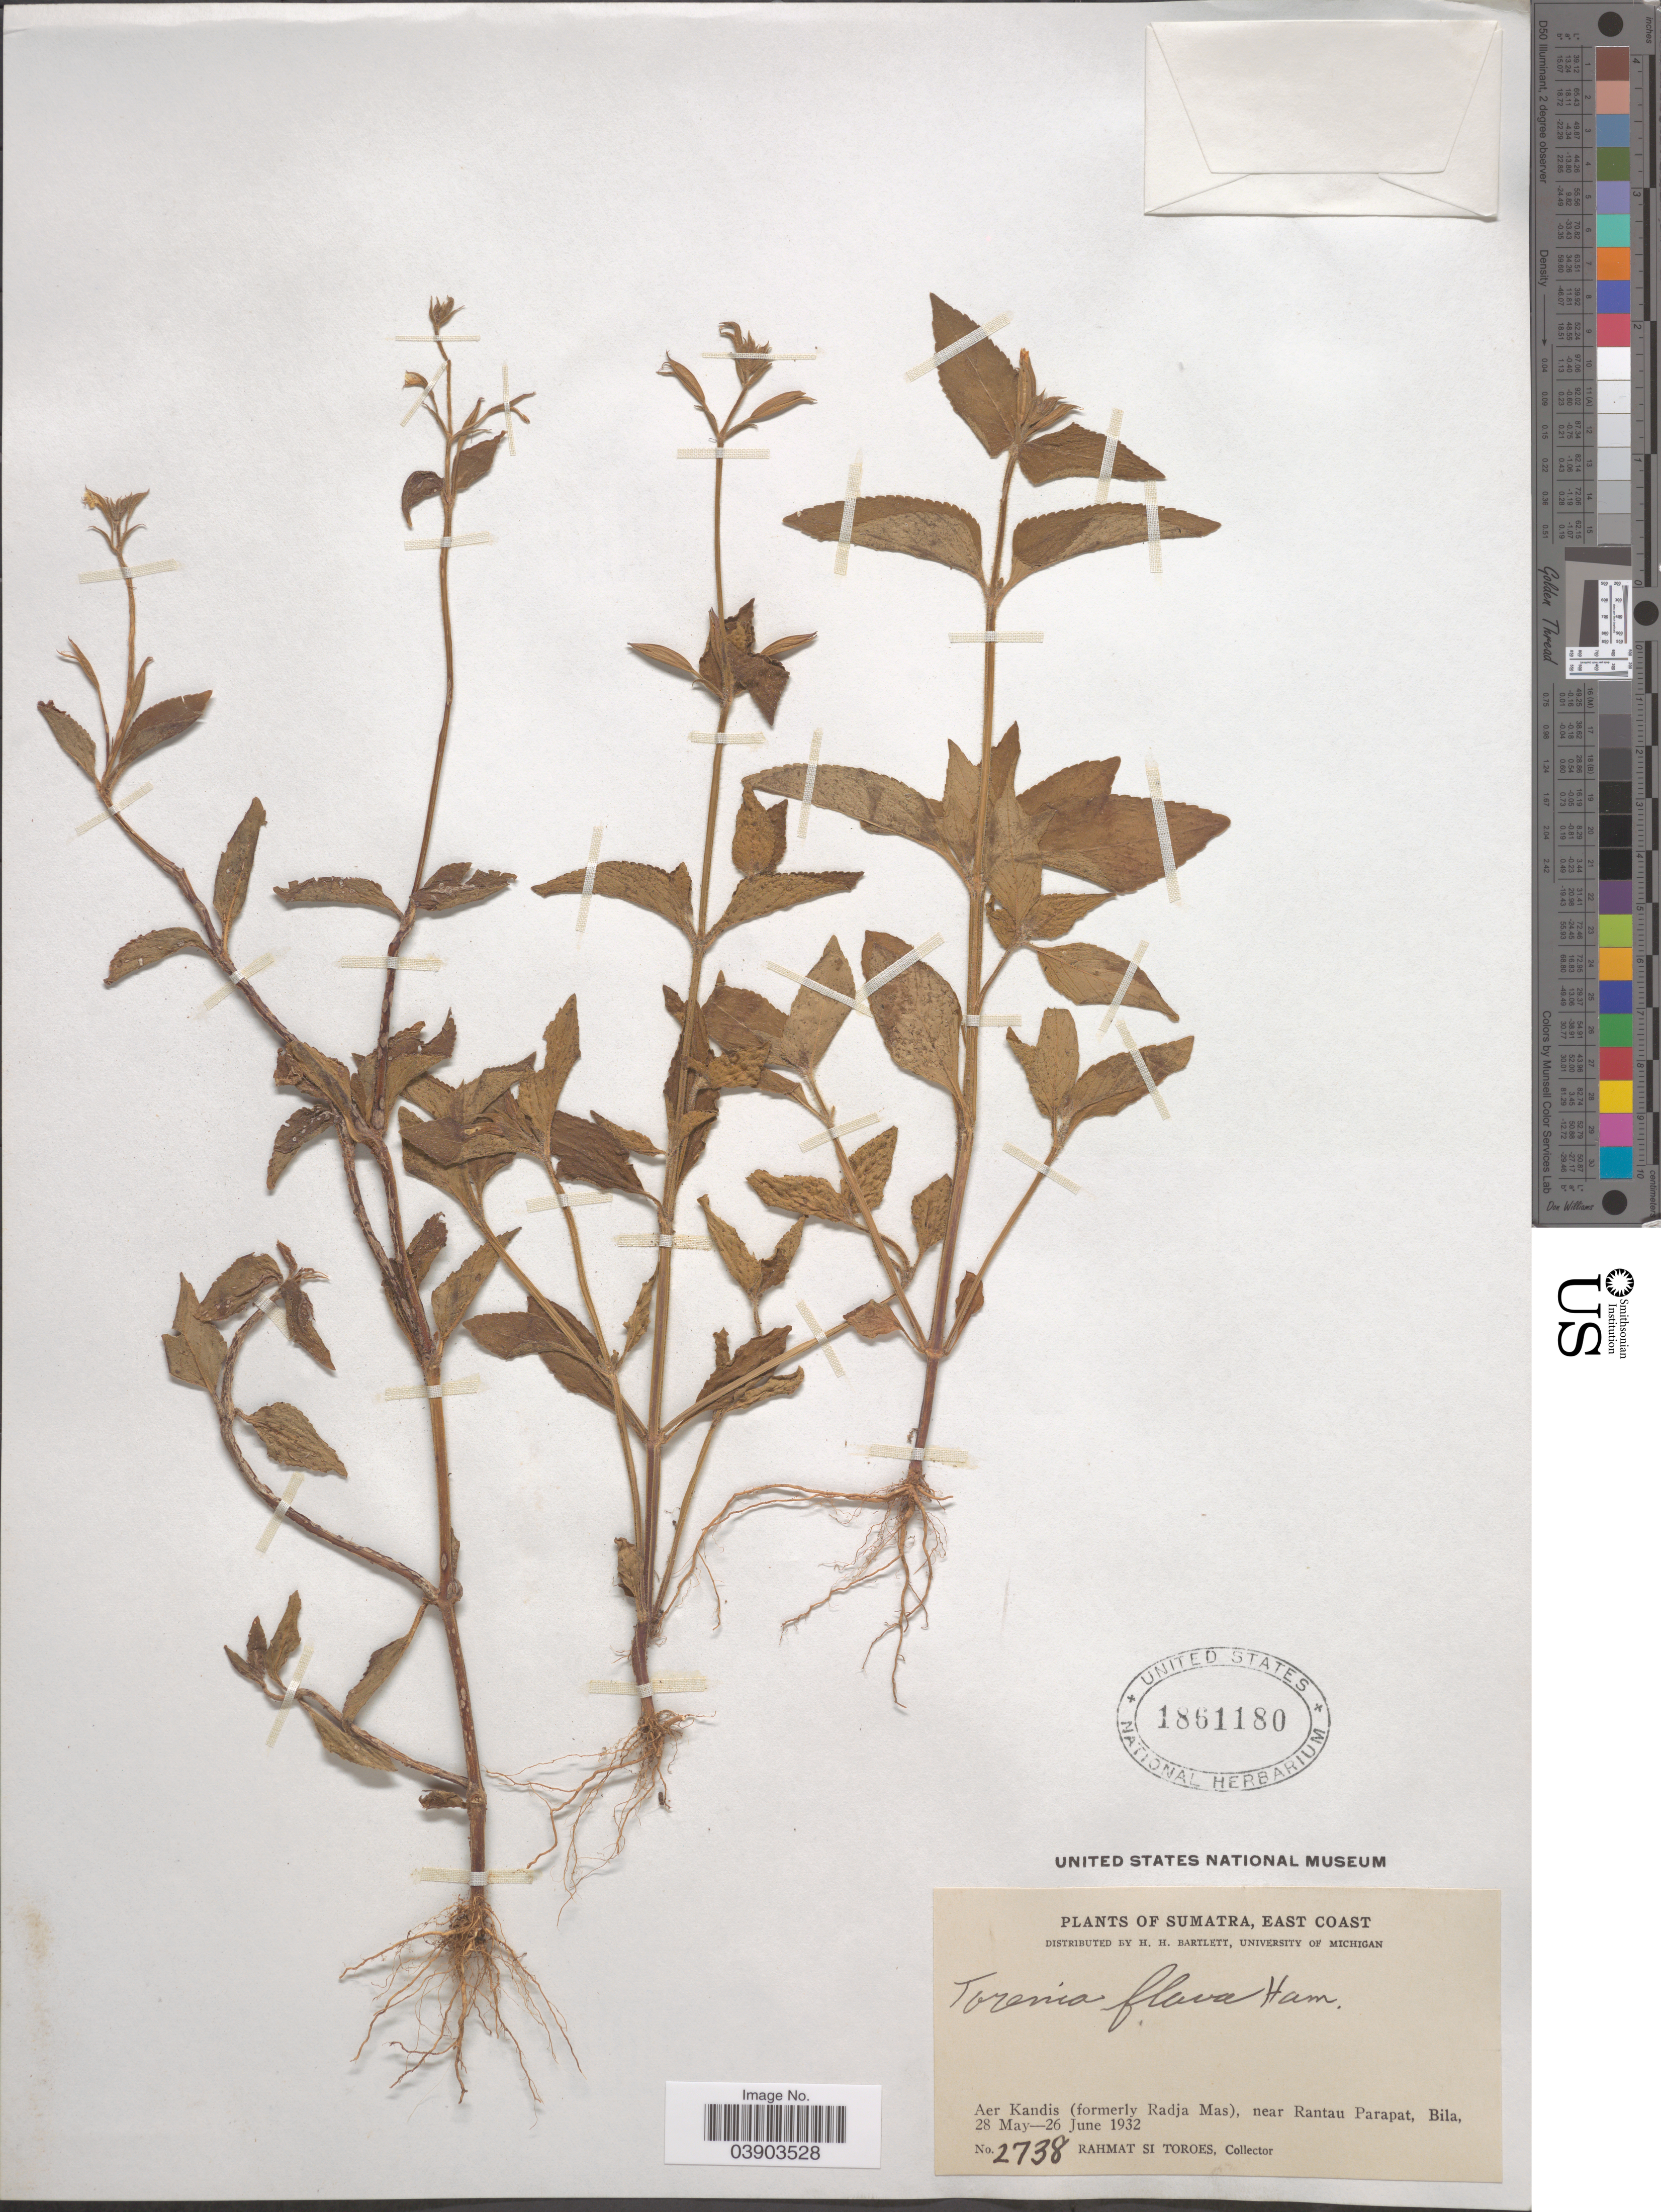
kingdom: Plantae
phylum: Tracheophyta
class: Magnoliopsida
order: Lamiales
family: Linderniaceae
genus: Torenia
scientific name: Torenia flava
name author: Ham.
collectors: Rahmat Si Boeea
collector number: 2738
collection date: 1932-05-28/1932-06-26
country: Indonesia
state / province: Sumatra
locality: East Coast. Aer Kandis (formerly Radja Mas), near Rantau Parapat, Bila.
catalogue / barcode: US 1861180